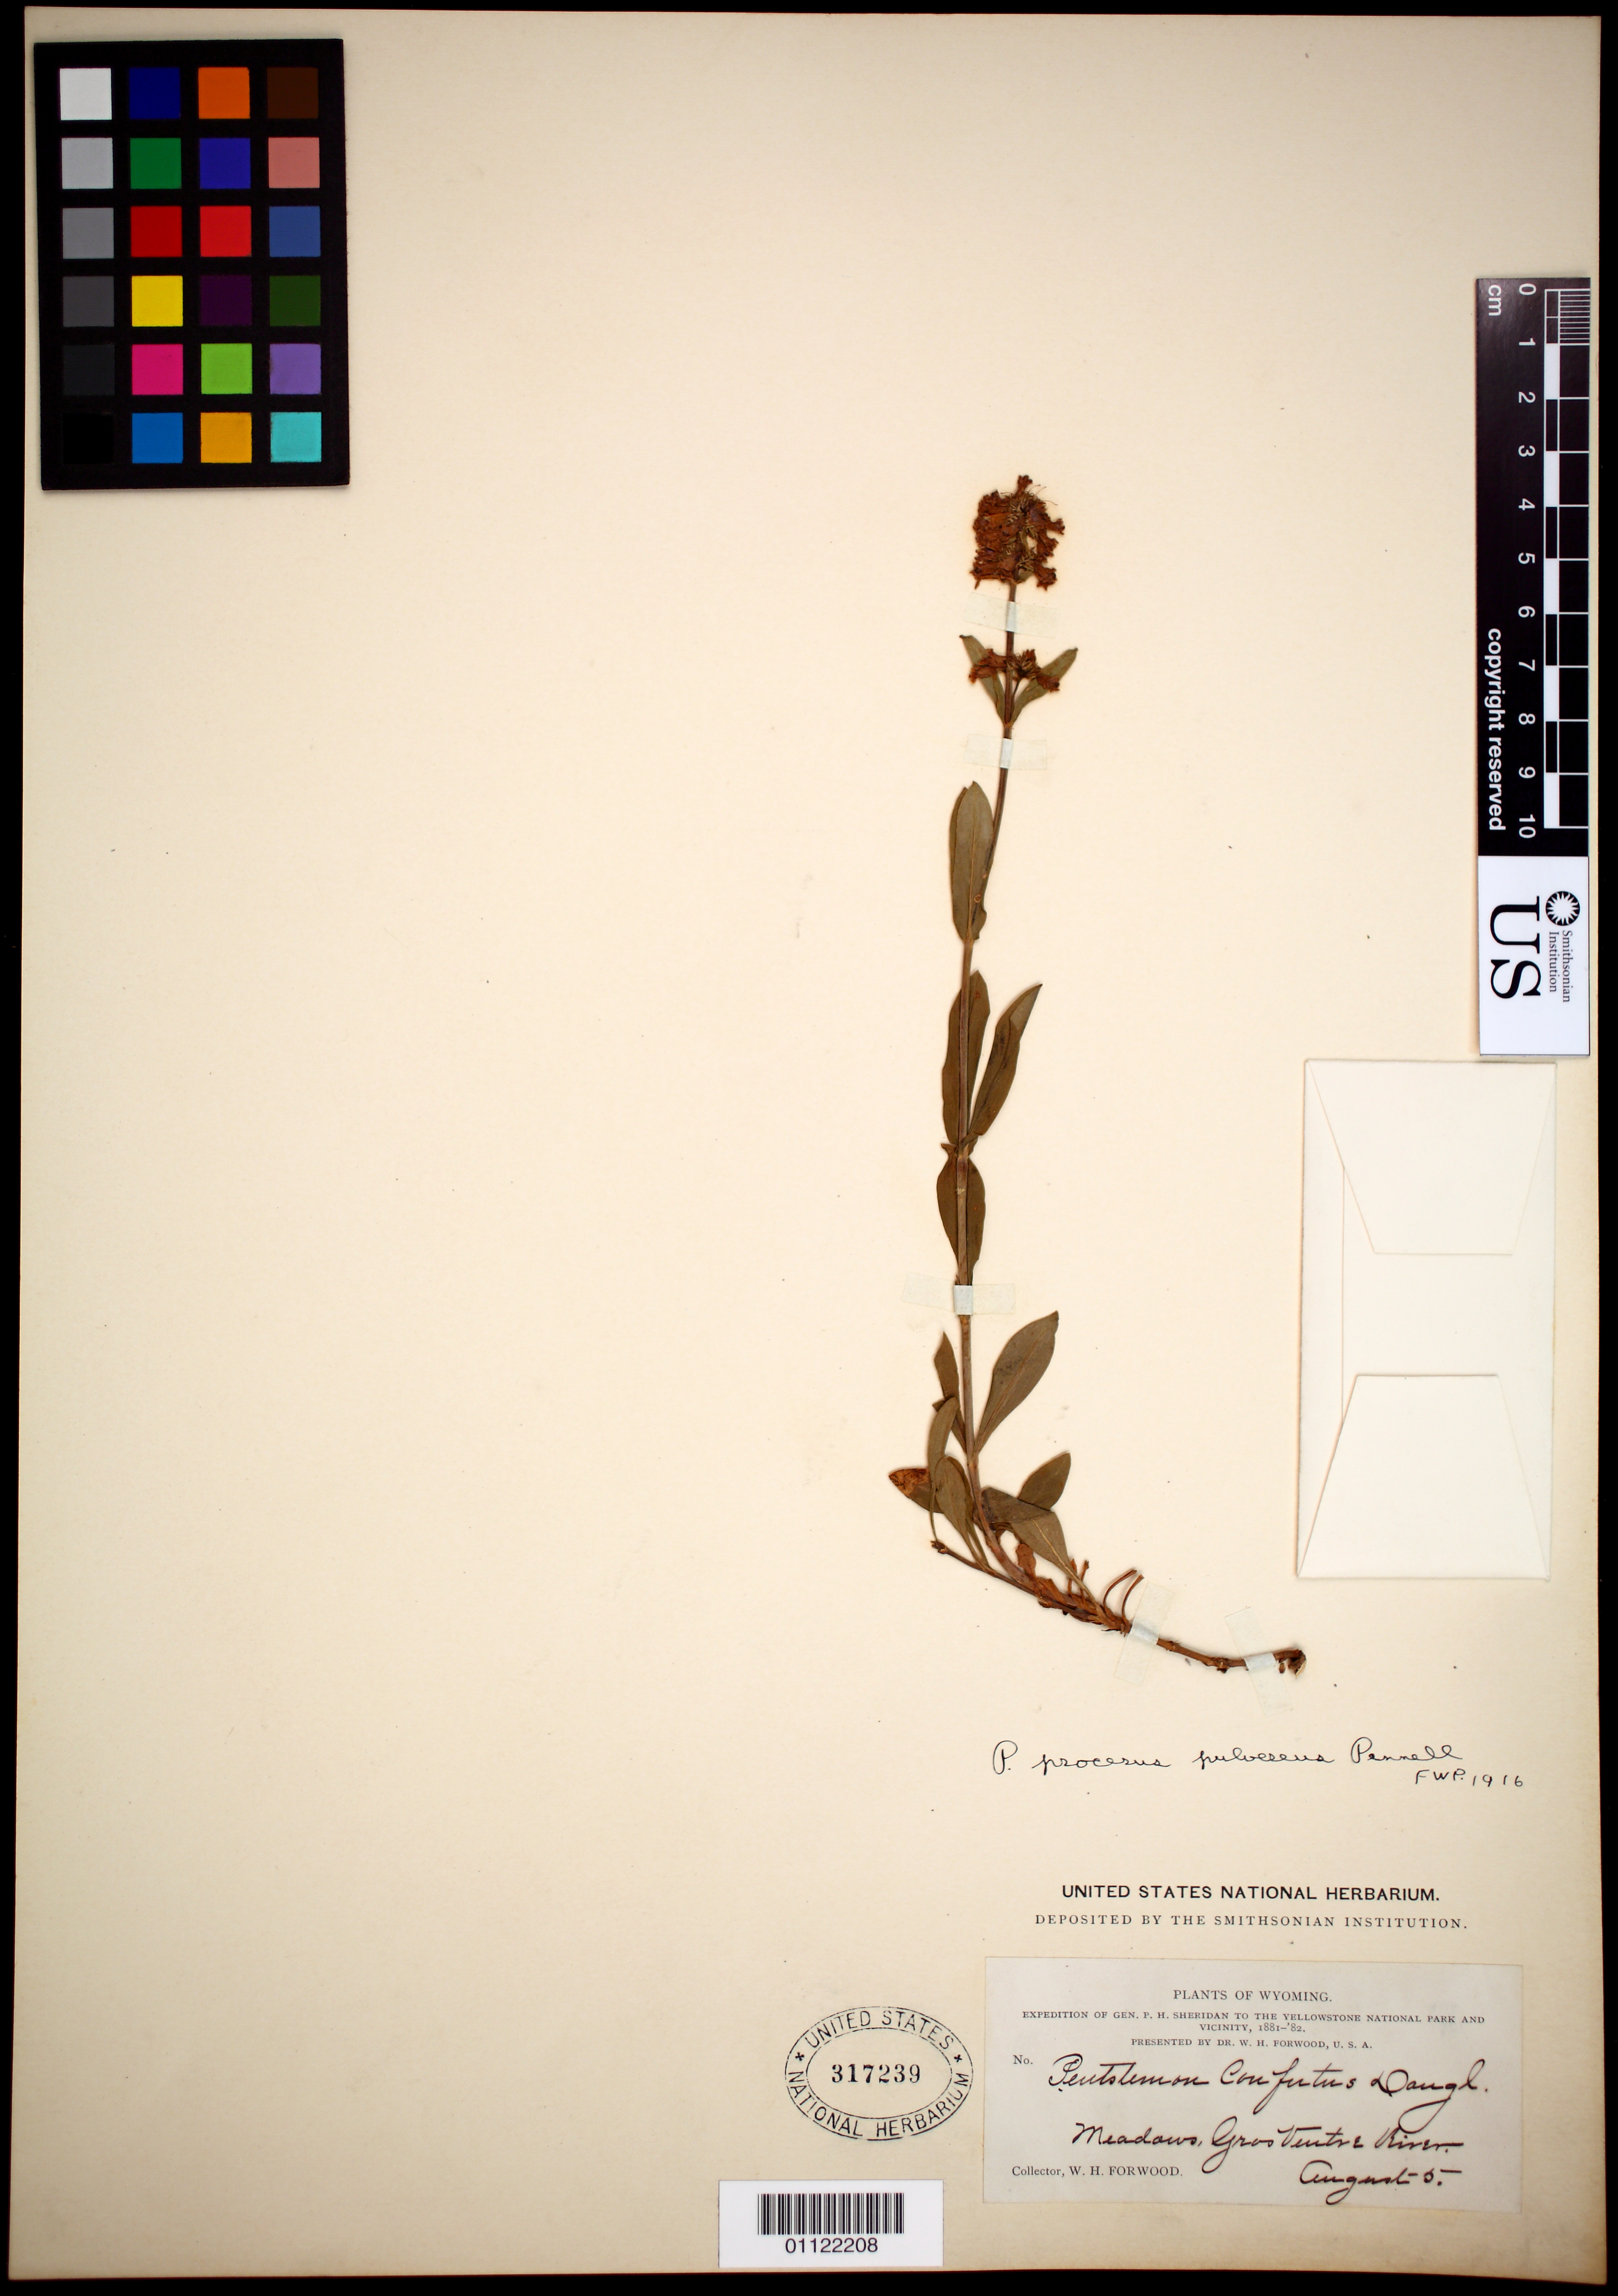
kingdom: Plantae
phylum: Tracheophyta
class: Magnoliopsida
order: Lamiales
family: Plantaginaceae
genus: Penstemon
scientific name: Penstemon procerus subsp. pulvereus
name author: Pennell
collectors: W. Forwood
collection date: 1881-08-05 or 1882-08-05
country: United States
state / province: Wyoming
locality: Meadows, Gros Ventre River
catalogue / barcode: US 317239